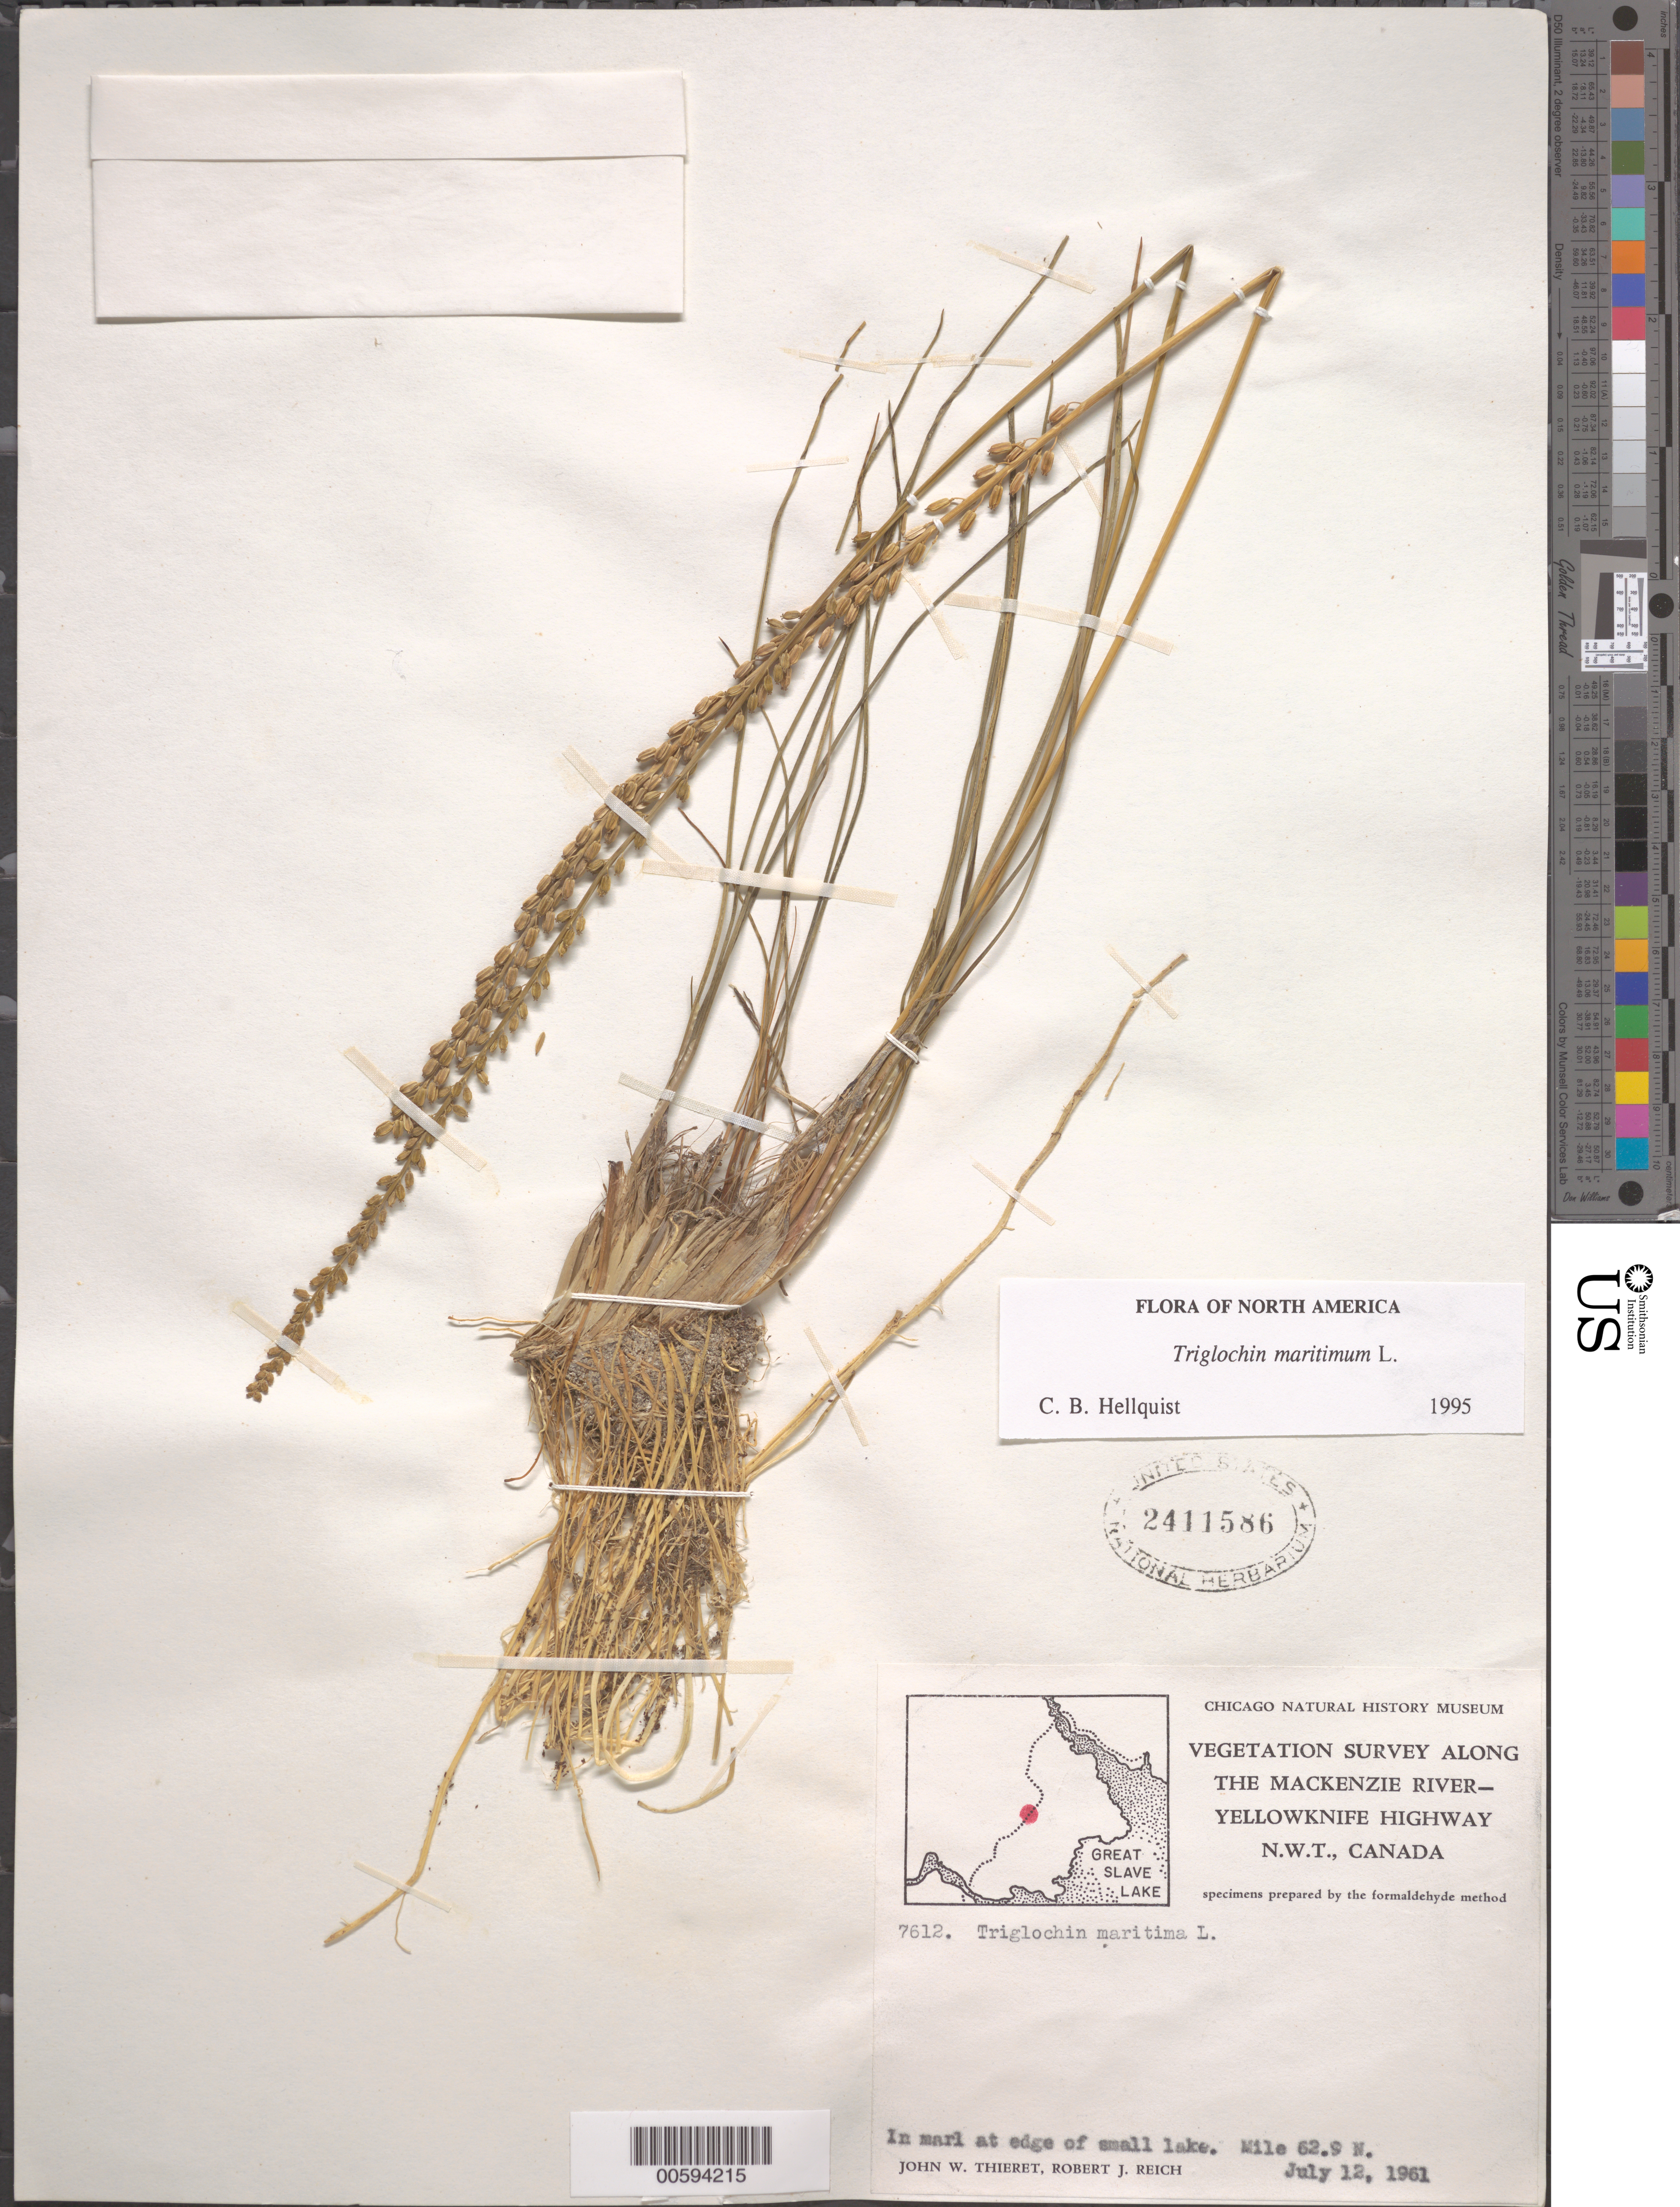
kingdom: Plantae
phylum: Tracheophyta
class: Liliopsida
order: Alismatales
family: Juncaginaceae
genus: Triglochin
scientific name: Triglochin maritima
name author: L.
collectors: J. W. Thieret & R. Reich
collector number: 7612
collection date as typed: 12 Jul 1961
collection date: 1961-07-12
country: Canada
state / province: Northwest Territories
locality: The Mackenzie River - Yellow knife Highway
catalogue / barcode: US 2411586